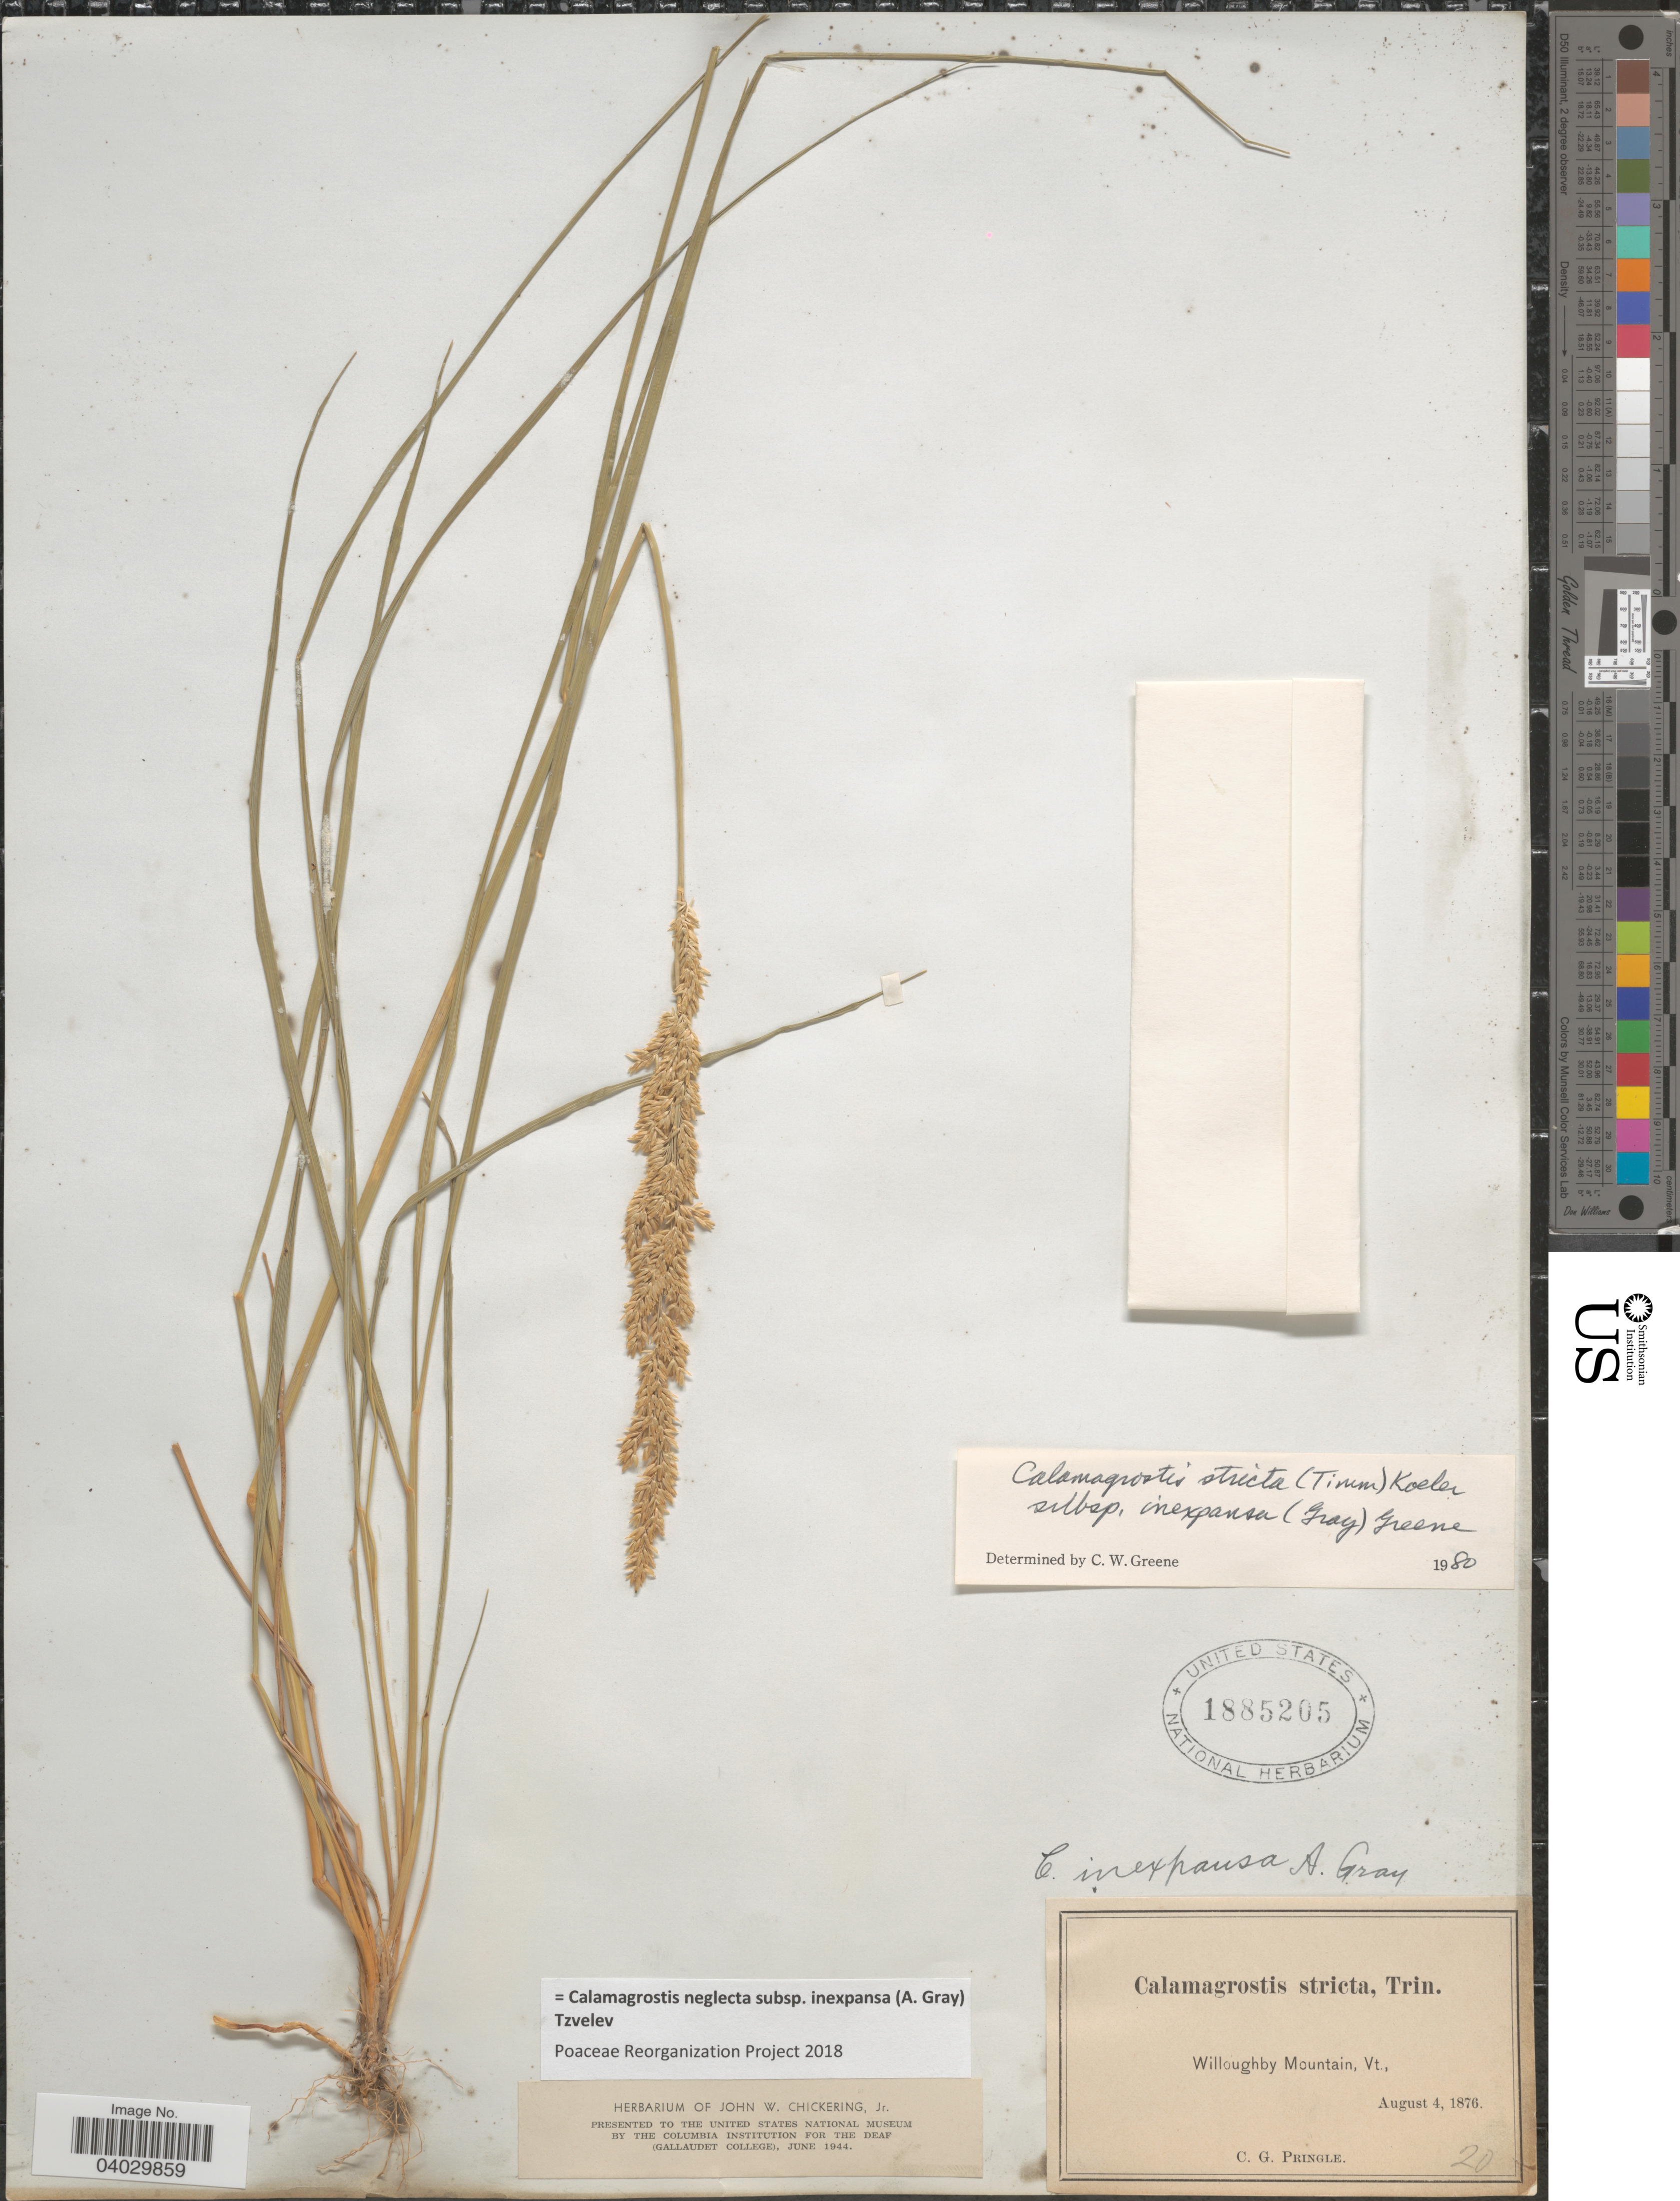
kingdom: Plantae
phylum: Tracheophyta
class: Liliopsida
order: Poales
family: Poaceae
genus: Calamagrostis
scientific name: Calamagrostis neglecta subsp. inexpansa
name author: (A. Gray) Tzvelev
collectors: C. G. Pringle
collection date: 1876-08-04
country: United States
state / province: Vermont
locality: Willoughby Mountain.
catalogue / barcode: US 1885205